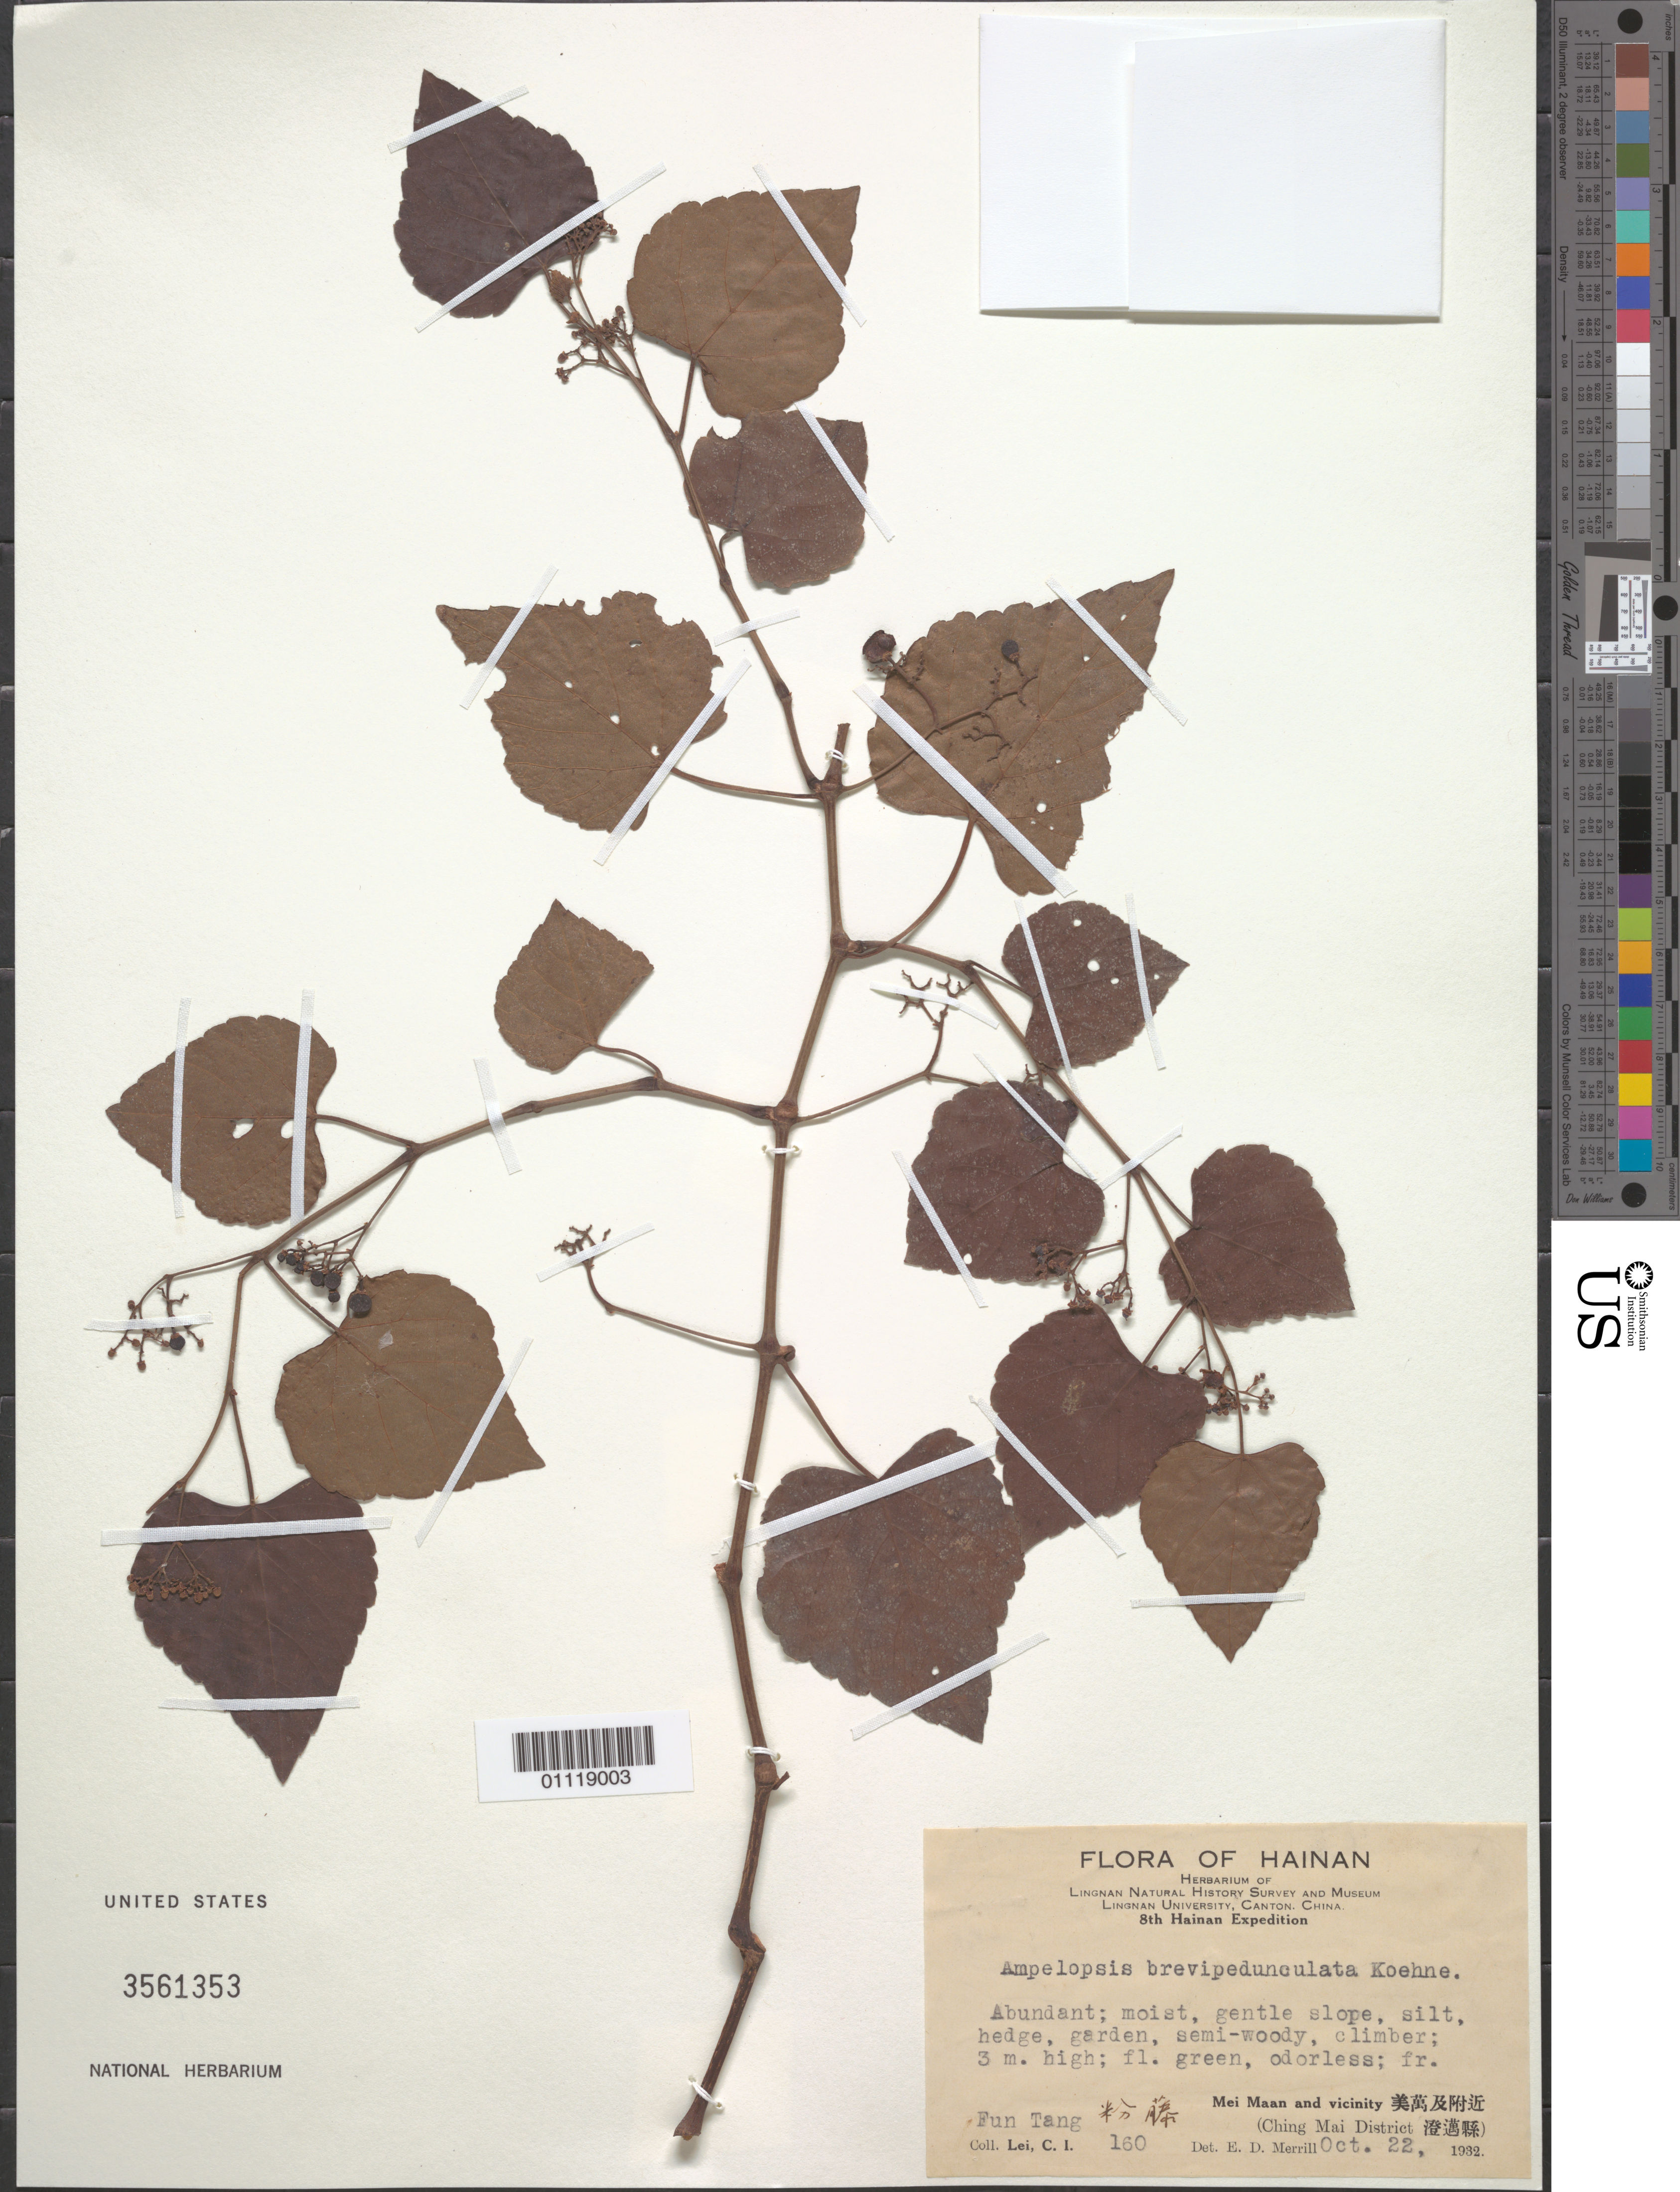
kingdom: Plantae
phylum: Tracheophyta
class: Magnoliopsida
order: Vitales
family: Vitaceae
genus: Ampelopsis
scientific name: Ampelopsis brevipedunculata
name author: (Maxim.) Trautv.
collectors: C. I. Lei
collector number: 160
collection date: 1932-10-22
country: China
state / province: Hainan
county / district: Ching Mai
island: Hainan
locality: Mei Maan and vicinity.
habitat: Moist, gentle slope, silt, hedge, garden, semi-woody, climber.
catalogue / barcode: US 3561353